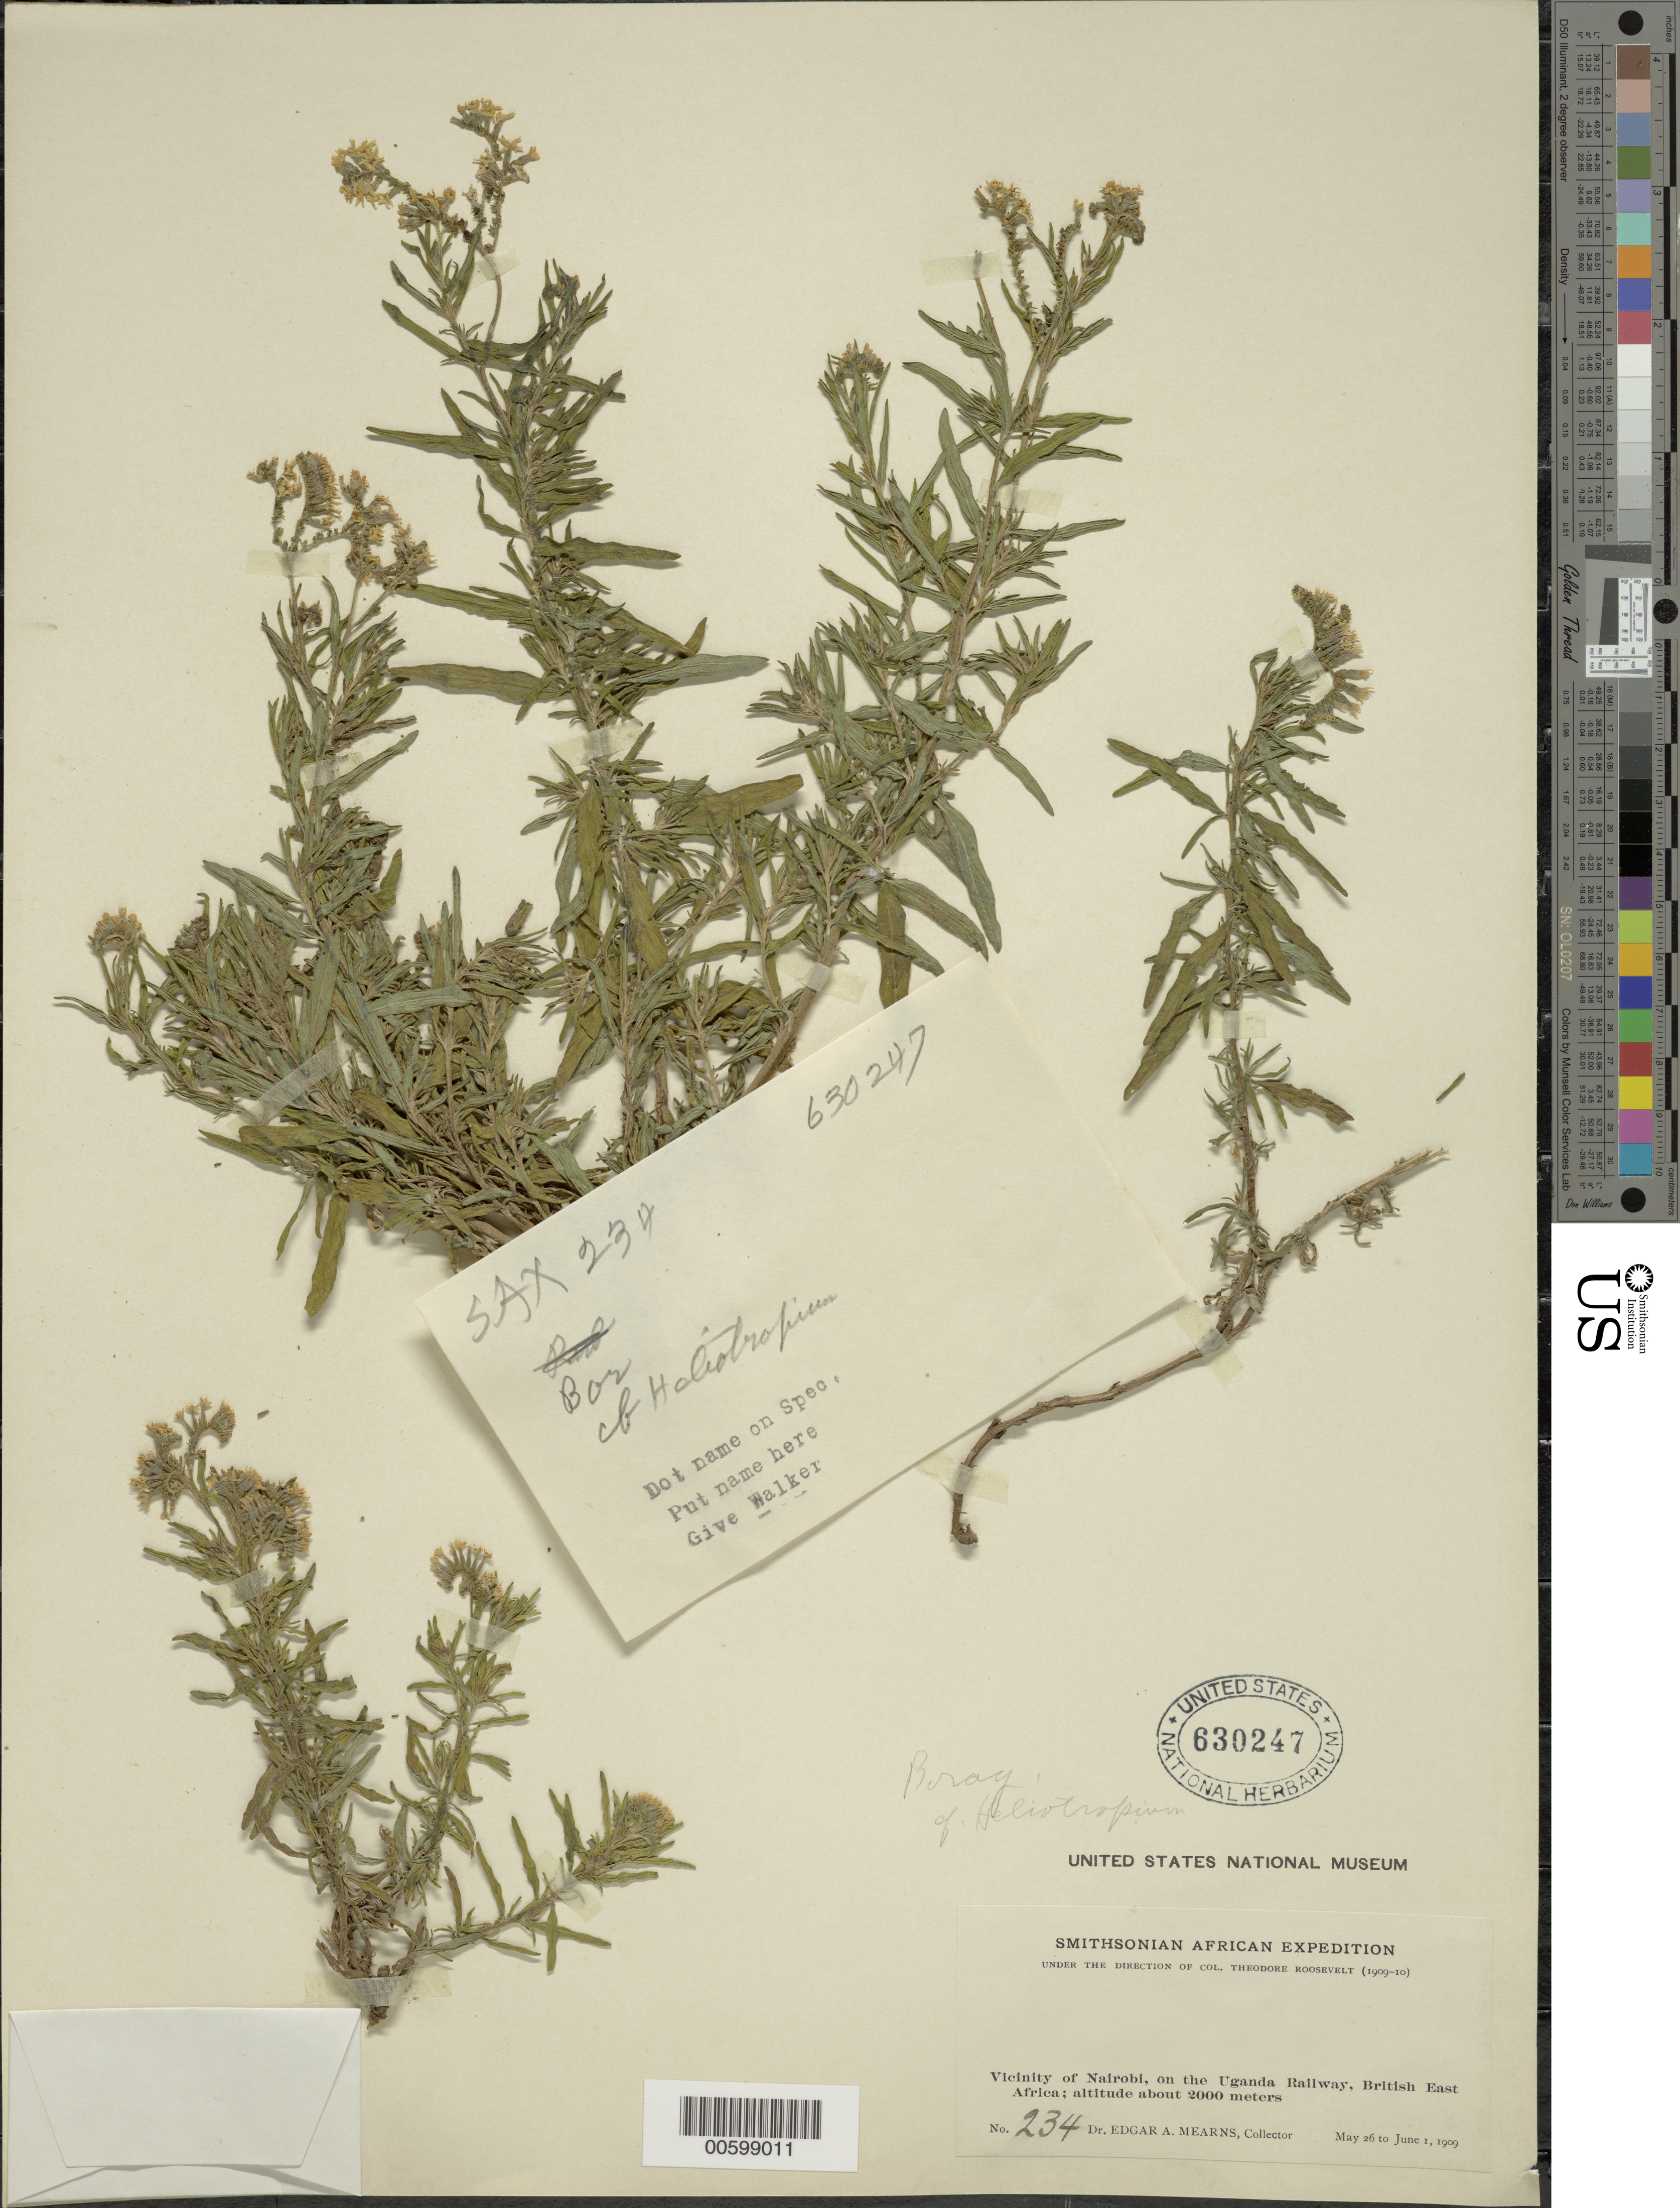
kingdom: Plantae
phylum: Tracheophyta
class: Magnoliopsida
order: Boraginales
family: Heliotropiaceae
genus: Heliotropium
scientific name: Heliotropium sp.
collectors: E. A. Mearns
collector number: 234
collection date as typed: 26 May 1909 to 01 Jun 1909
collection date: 1909-05-26/1909-06-01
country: Kenya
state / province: Nairobi Area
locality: Vicinity of Nairobi, on the Uganda railway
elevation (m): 2000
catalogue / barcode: US 630247